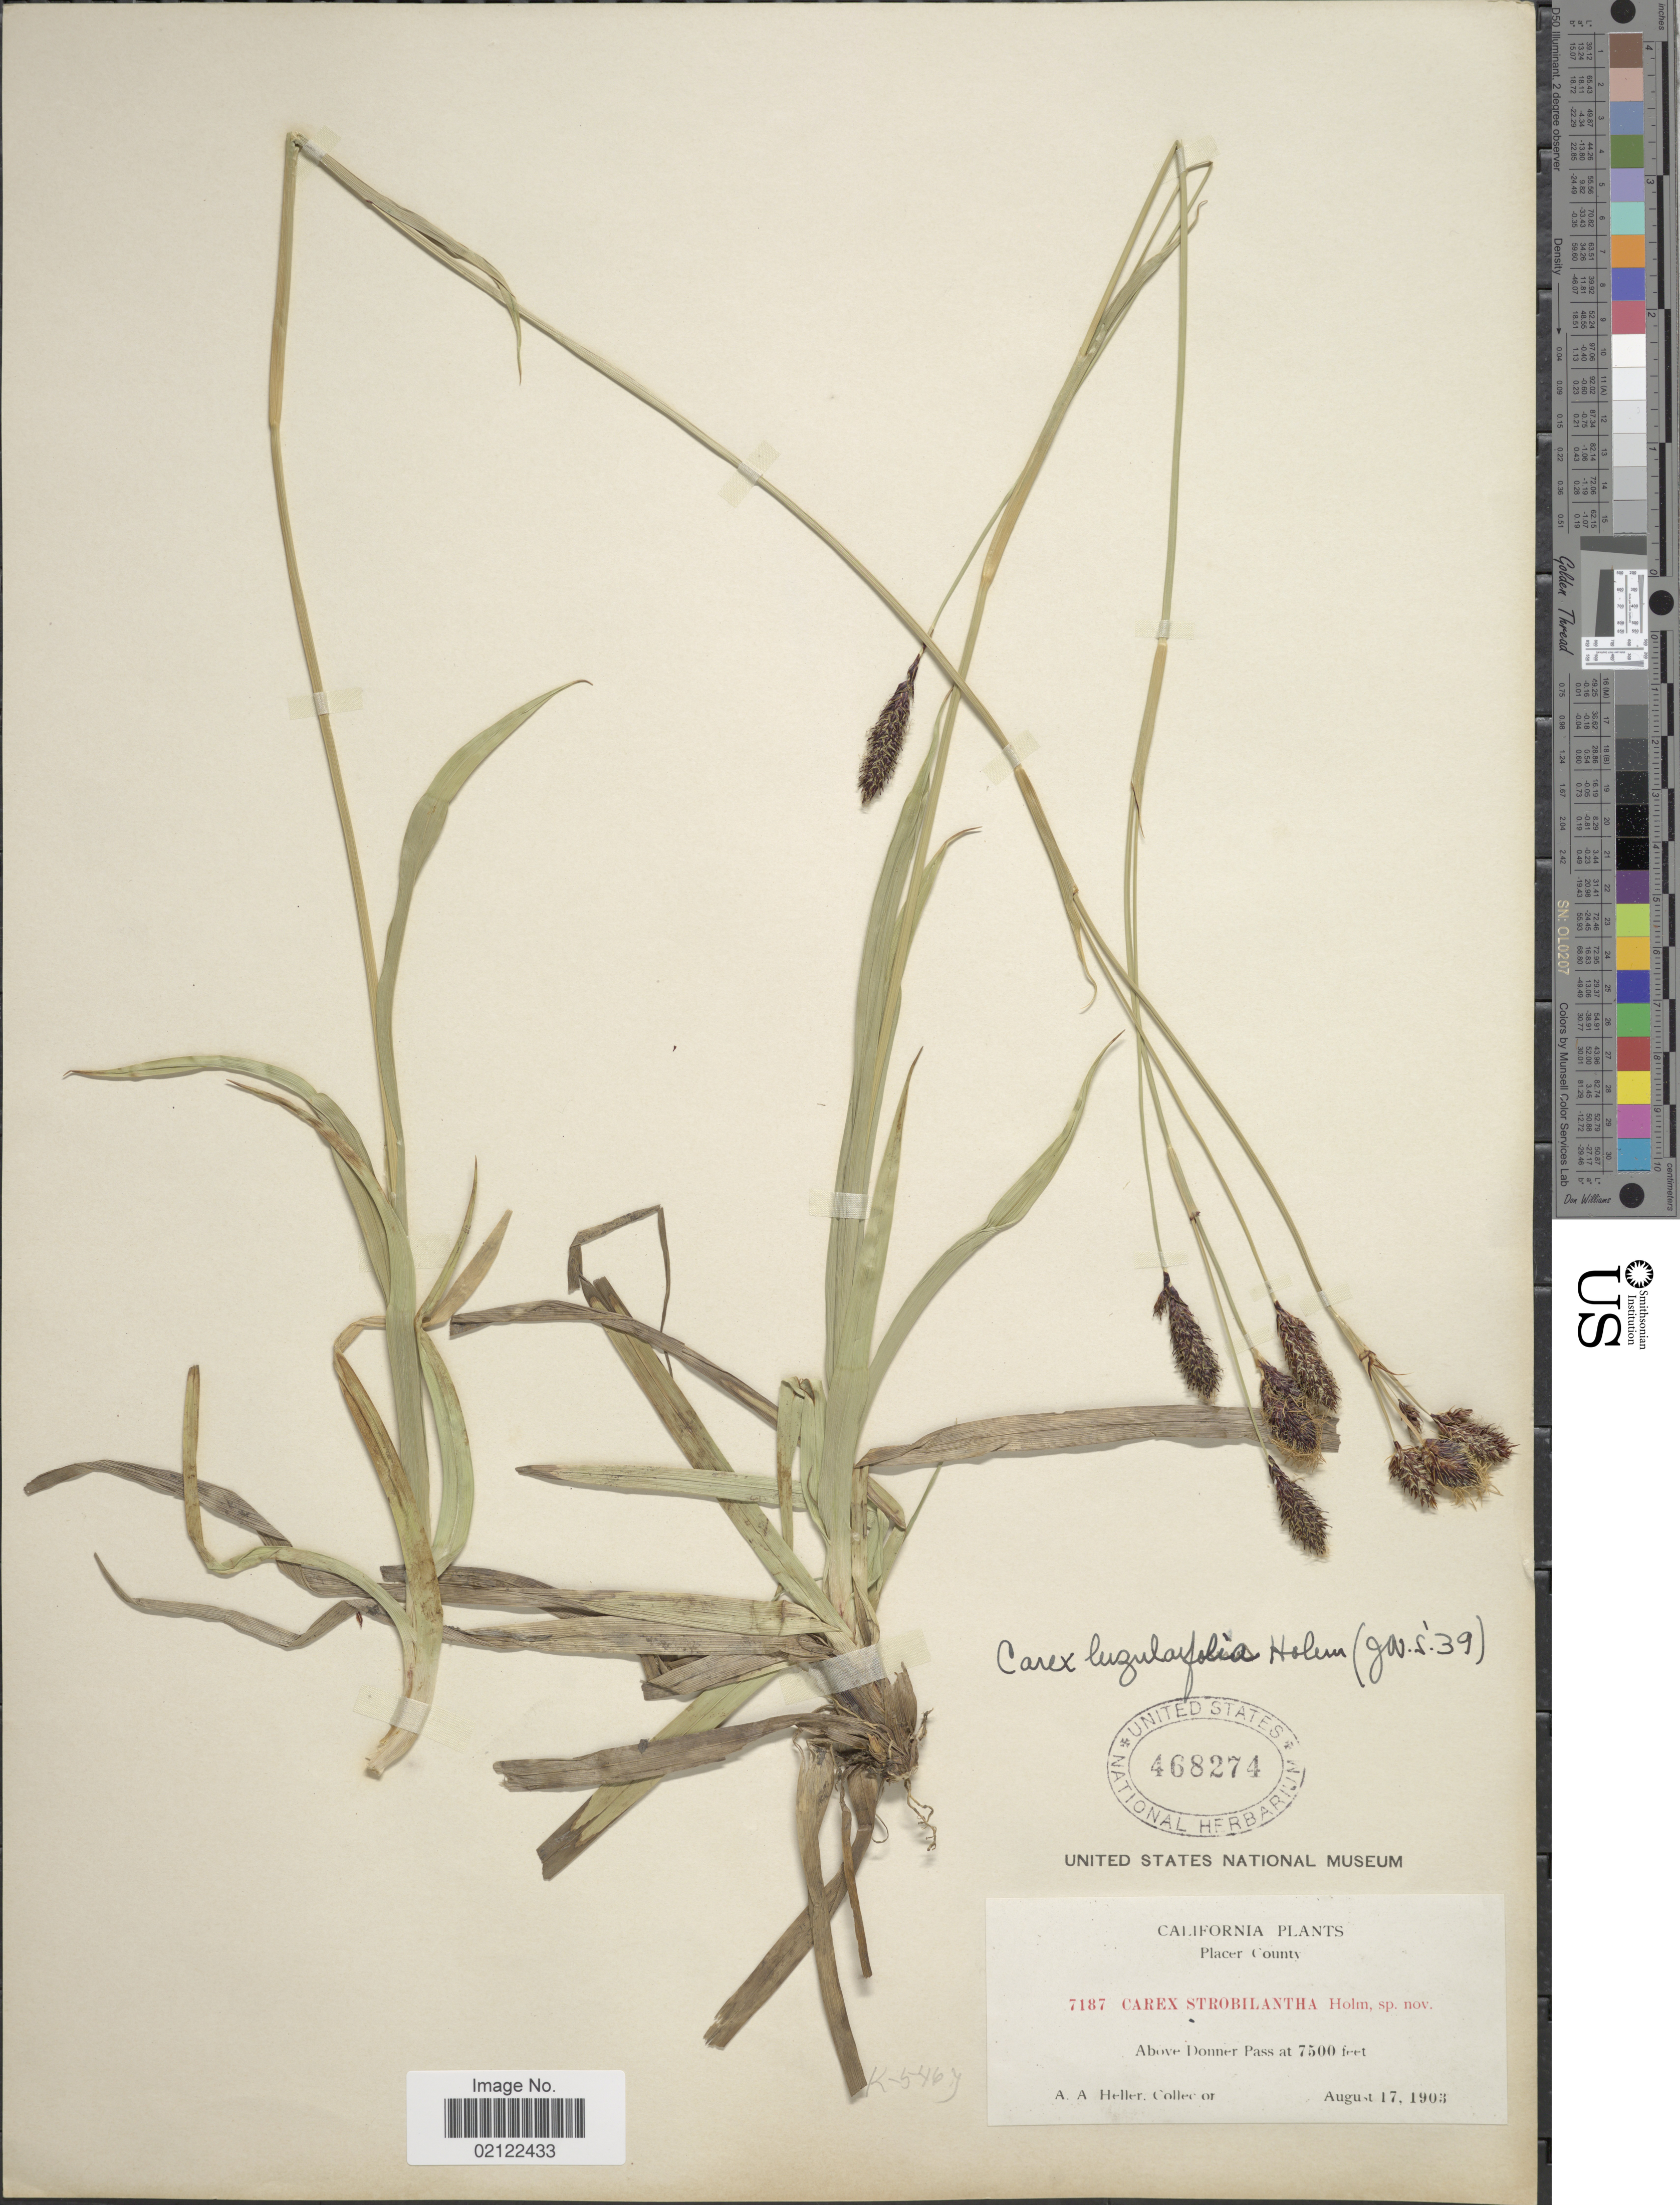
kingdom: Plantae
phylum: Tracheophyta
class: Liliopsida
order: Poales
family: Cyperaceae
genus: Carex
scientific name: Carex luzulifolia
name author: W. Boott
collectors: A. A. Heller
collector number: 7187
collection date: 1903-08-17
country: United States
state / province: California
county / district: Placer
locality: Placer County. Above Donner Pass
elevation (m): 2286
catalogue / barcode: US 468274